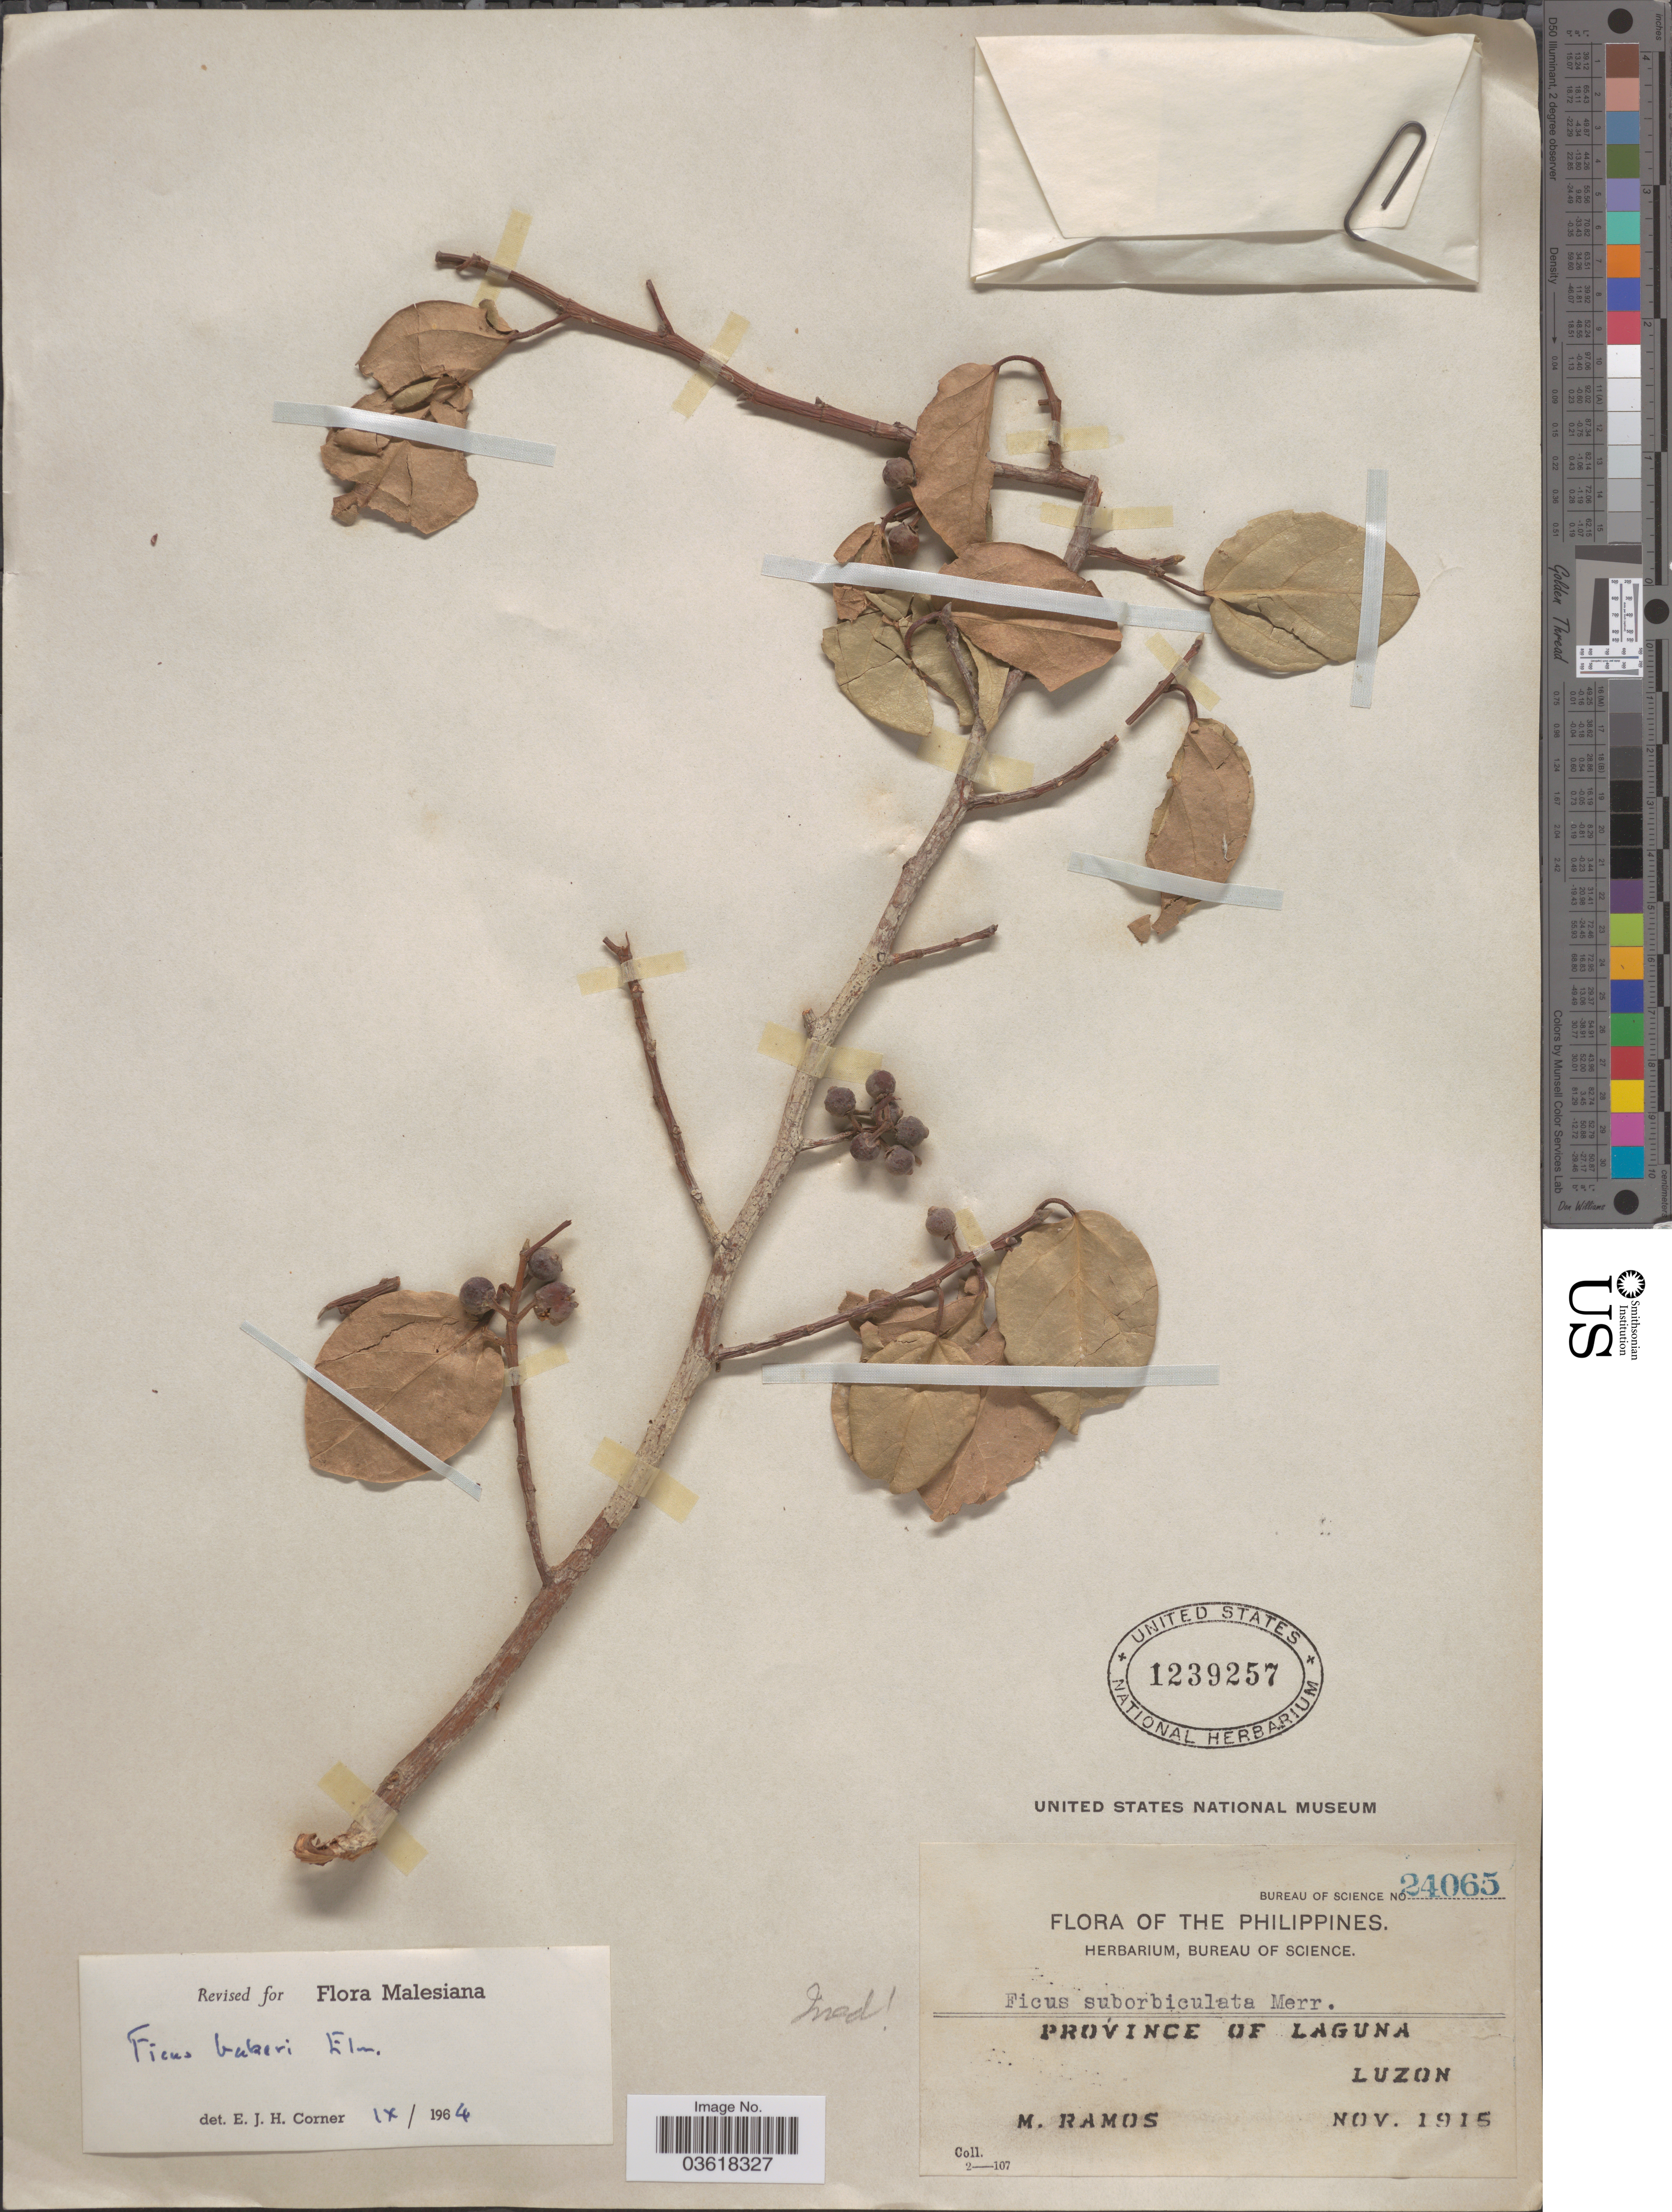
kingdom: Plantae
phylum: Tracheophyta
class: Magnoliopsida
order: Rosales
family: Moraceae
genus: Ficus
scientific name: Ficus bakeri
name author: Elmer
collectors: M. Ramos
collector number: Bureau of Science 24065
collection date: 1915-11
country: Philippines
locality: Province of Laguna, Luzon.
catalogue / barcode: US 1239257